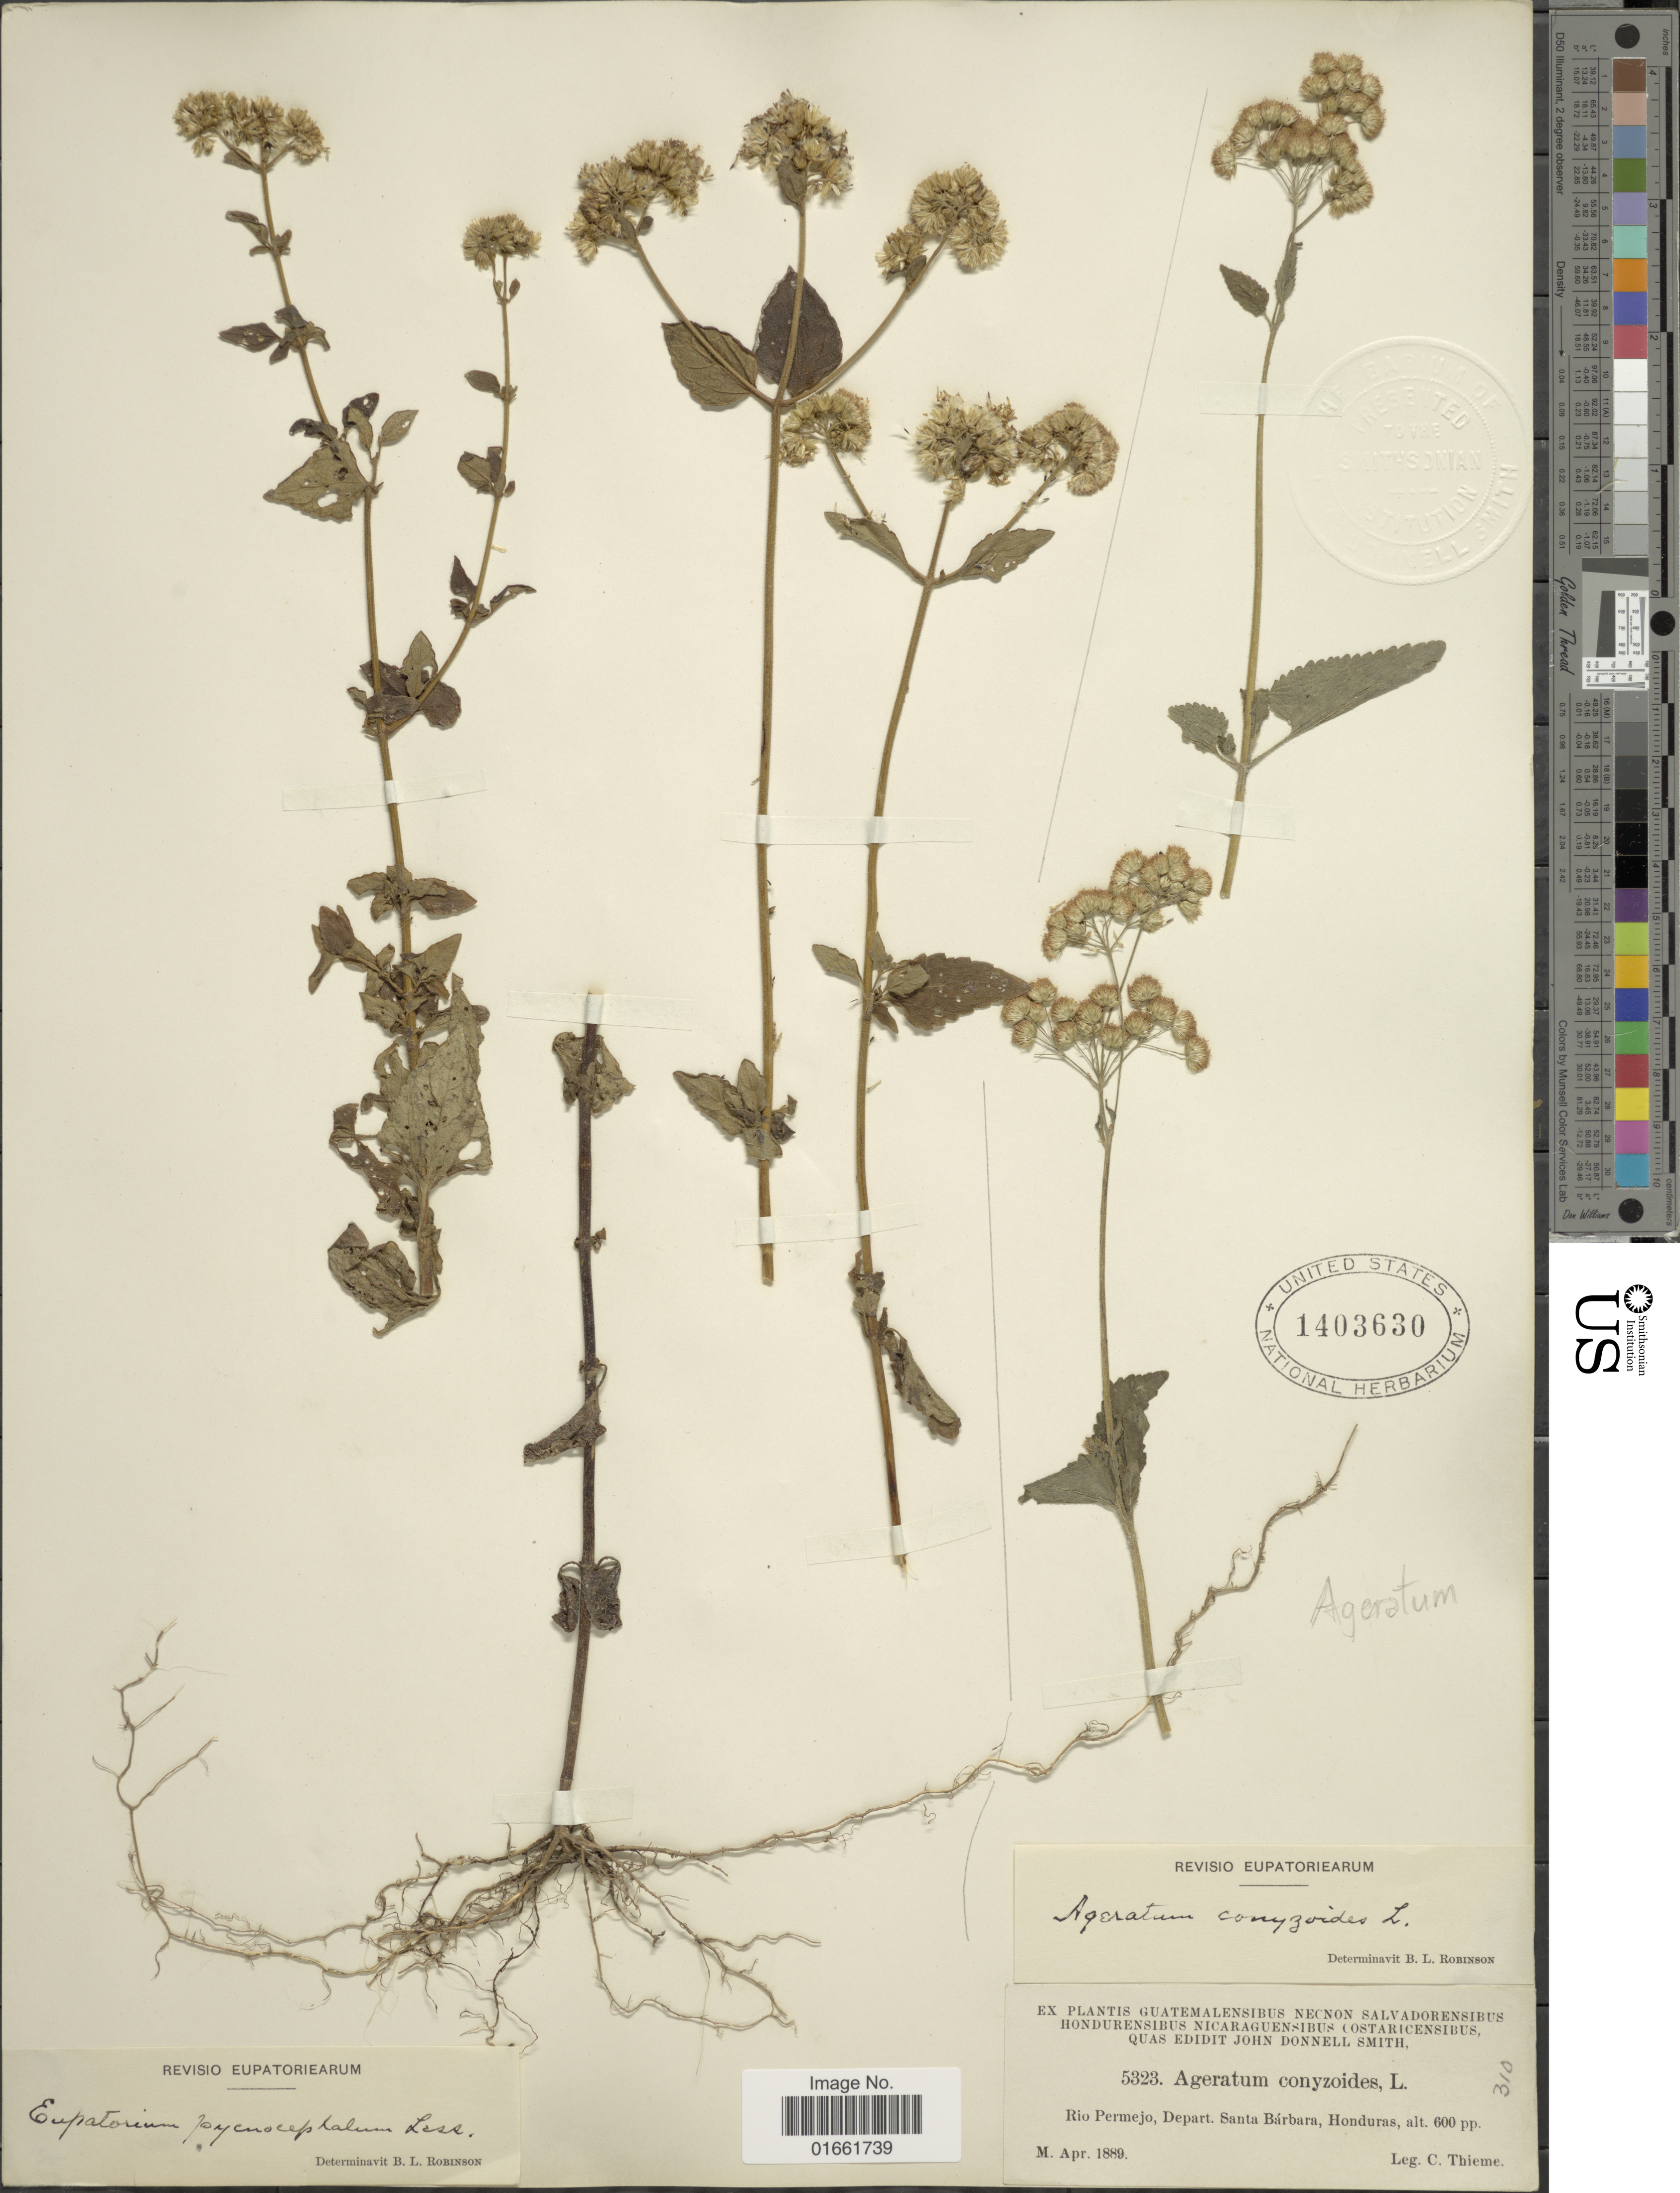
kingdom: Plantae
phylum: Tracheophyta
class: Magnoliopsida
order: Asterales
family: Asteraceae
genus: Fleischmannia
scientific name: Fleischmannia pratensis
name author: (Klatt) R.M. King & H. Rob.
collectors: C. Thieme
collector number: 5323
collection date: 1889-04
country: Honduras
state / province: Santa Bárbara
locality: Rio Permejo, Depart. Santa Bárbara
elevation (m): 183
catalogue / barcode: US 1403630